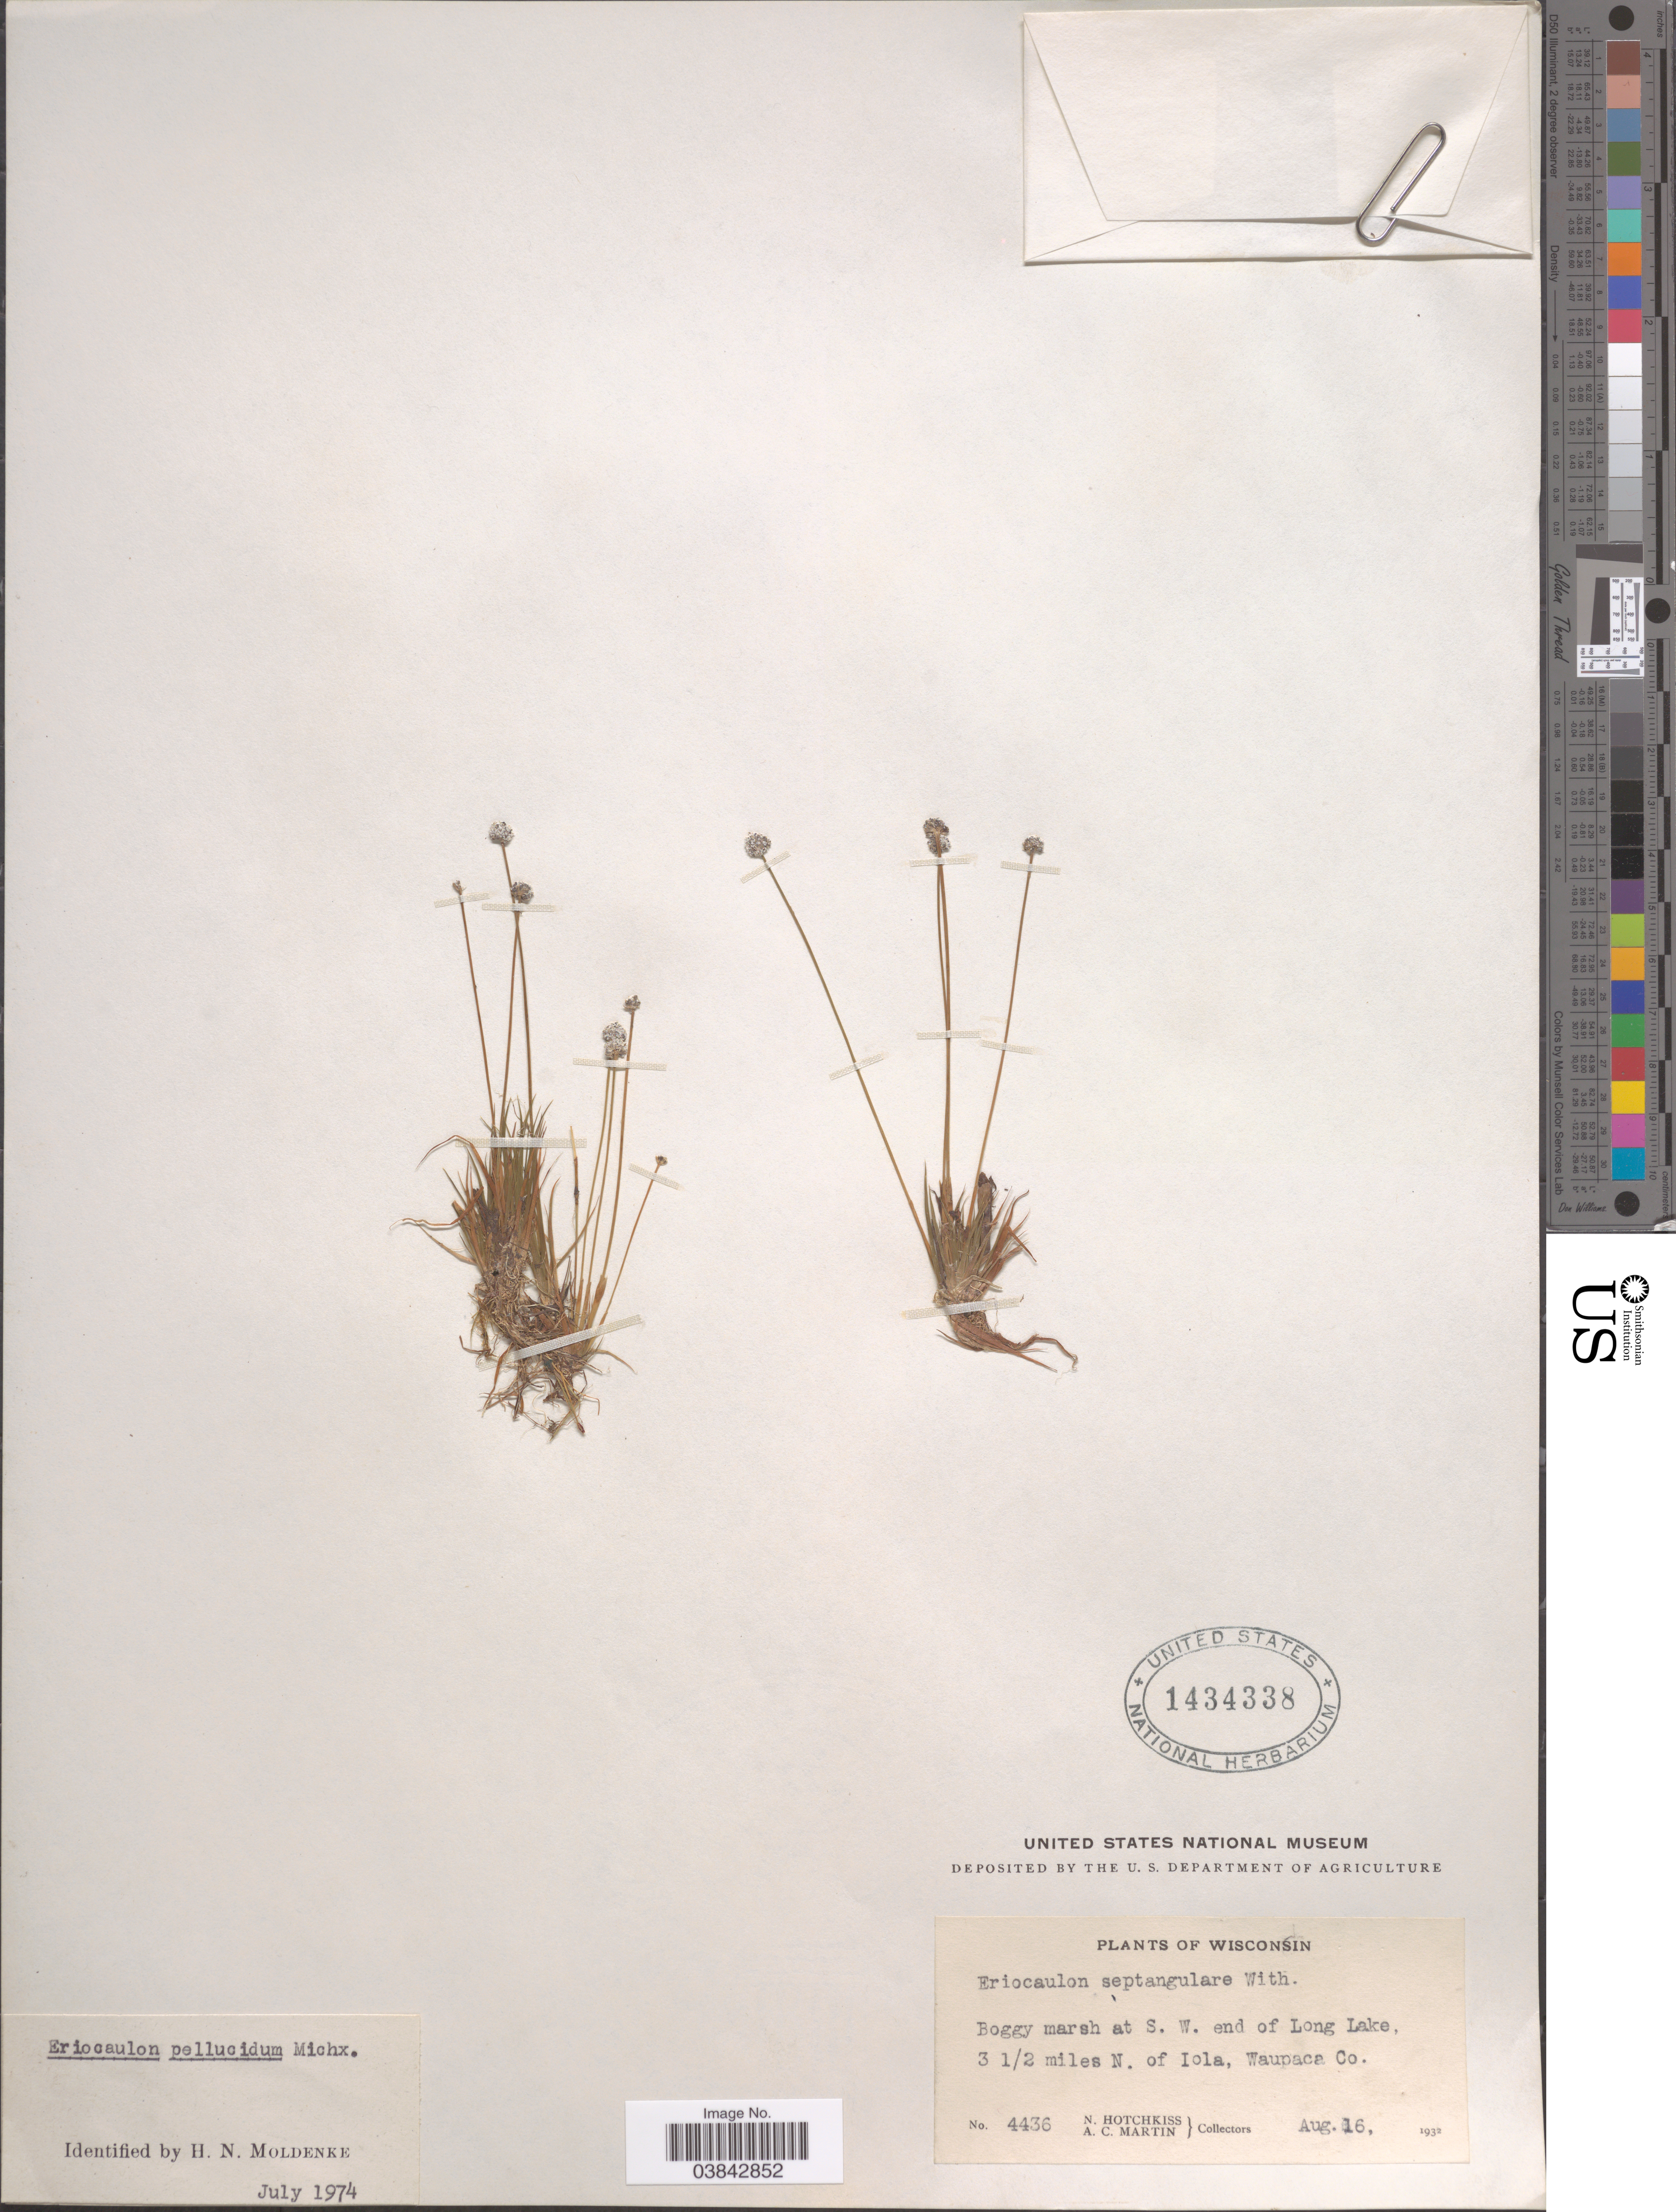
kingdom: Plantae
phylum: Tracheophyta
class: Liliopsida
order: Poales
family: Eriocaulaceae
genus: Eriocaulon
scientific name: Eriocaulon aquaticum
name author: (Hill) Druce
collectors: N. Hotchkiss & A. C. Martin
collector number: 4436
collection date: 1932-08-16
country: United States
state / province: Wisconsin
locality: Boggy marsh at S. W. end of Long Lake, 3½ miles N. of Iola, Waupaca Co.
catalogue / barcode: US 1434338